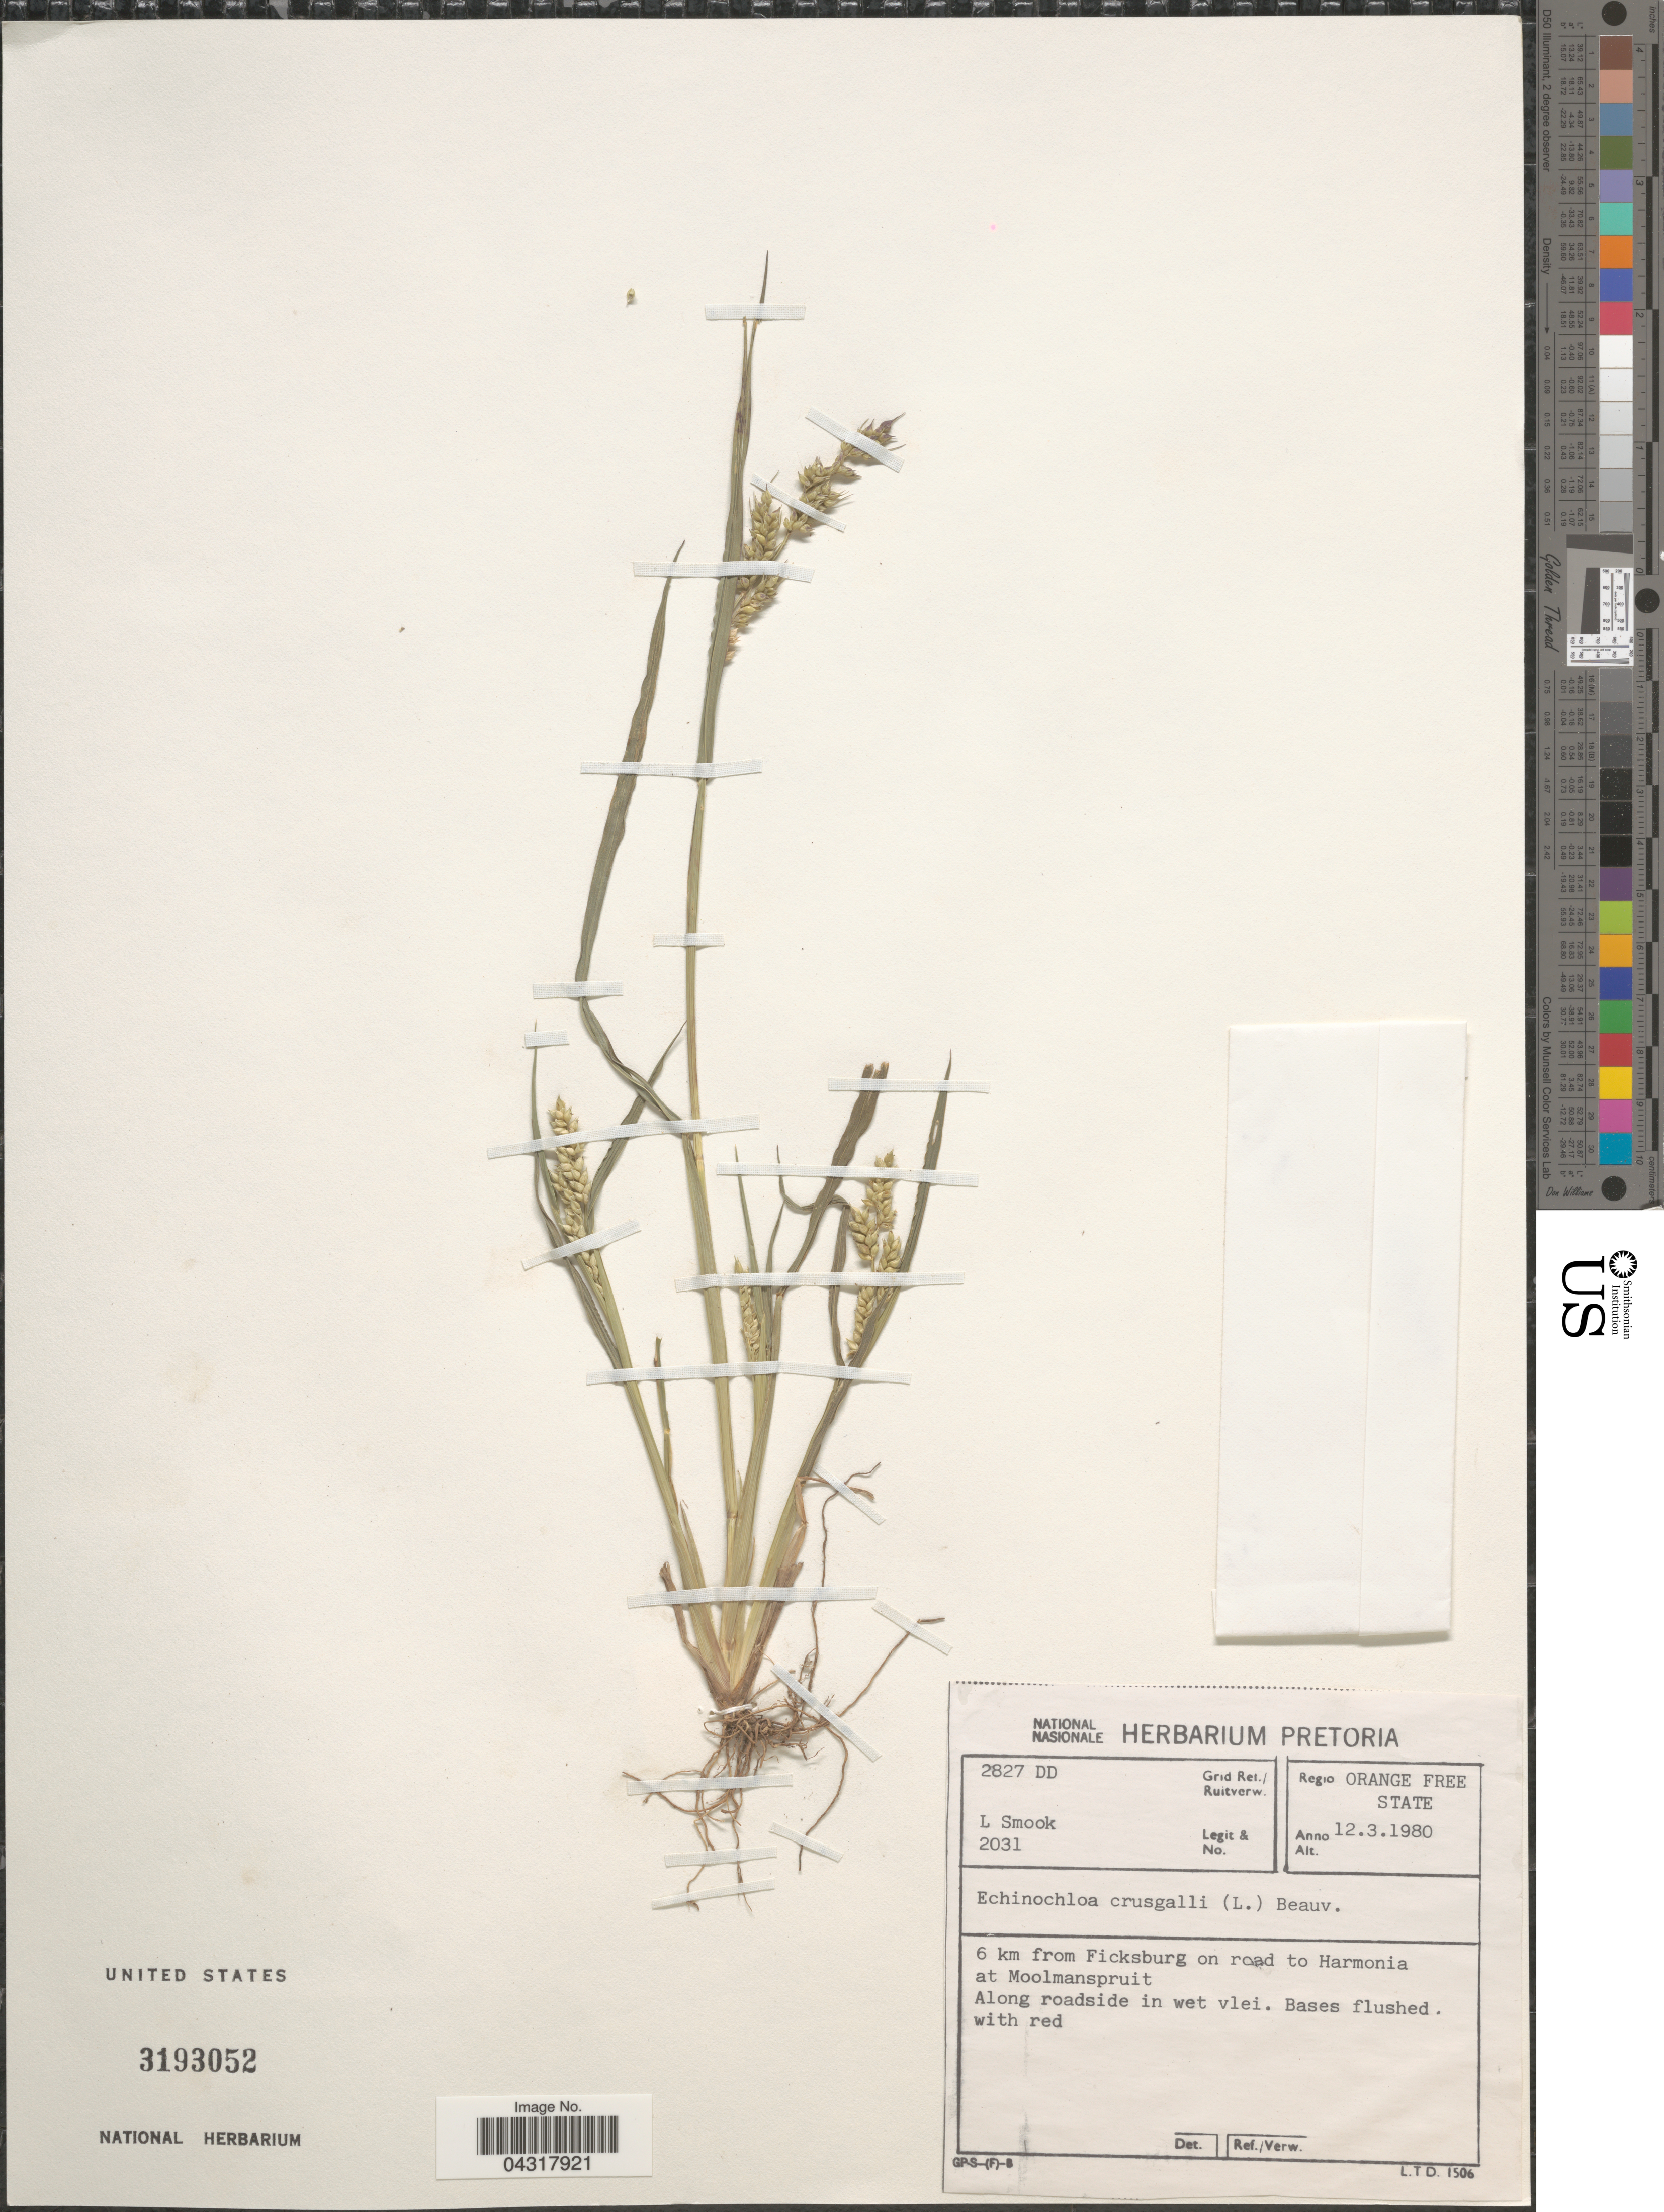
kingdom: Plantae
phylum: Tracheophyta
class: Liliopsida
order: Poales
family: Poaceae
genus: Echinochloa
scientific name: Echinochloa crus-galli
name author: (L.) P. Beauv.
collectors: L. Smook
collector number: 2031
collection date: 1980-03-12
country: South Africa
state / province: Free State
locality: Region Orange Free State. 2827 DD Grid Ref./ Ruitverw. 6 km from Ficksburg on road to Harmonia at Moolmanspruit. Along roadside in wet vlei.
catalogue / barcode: US 3193052